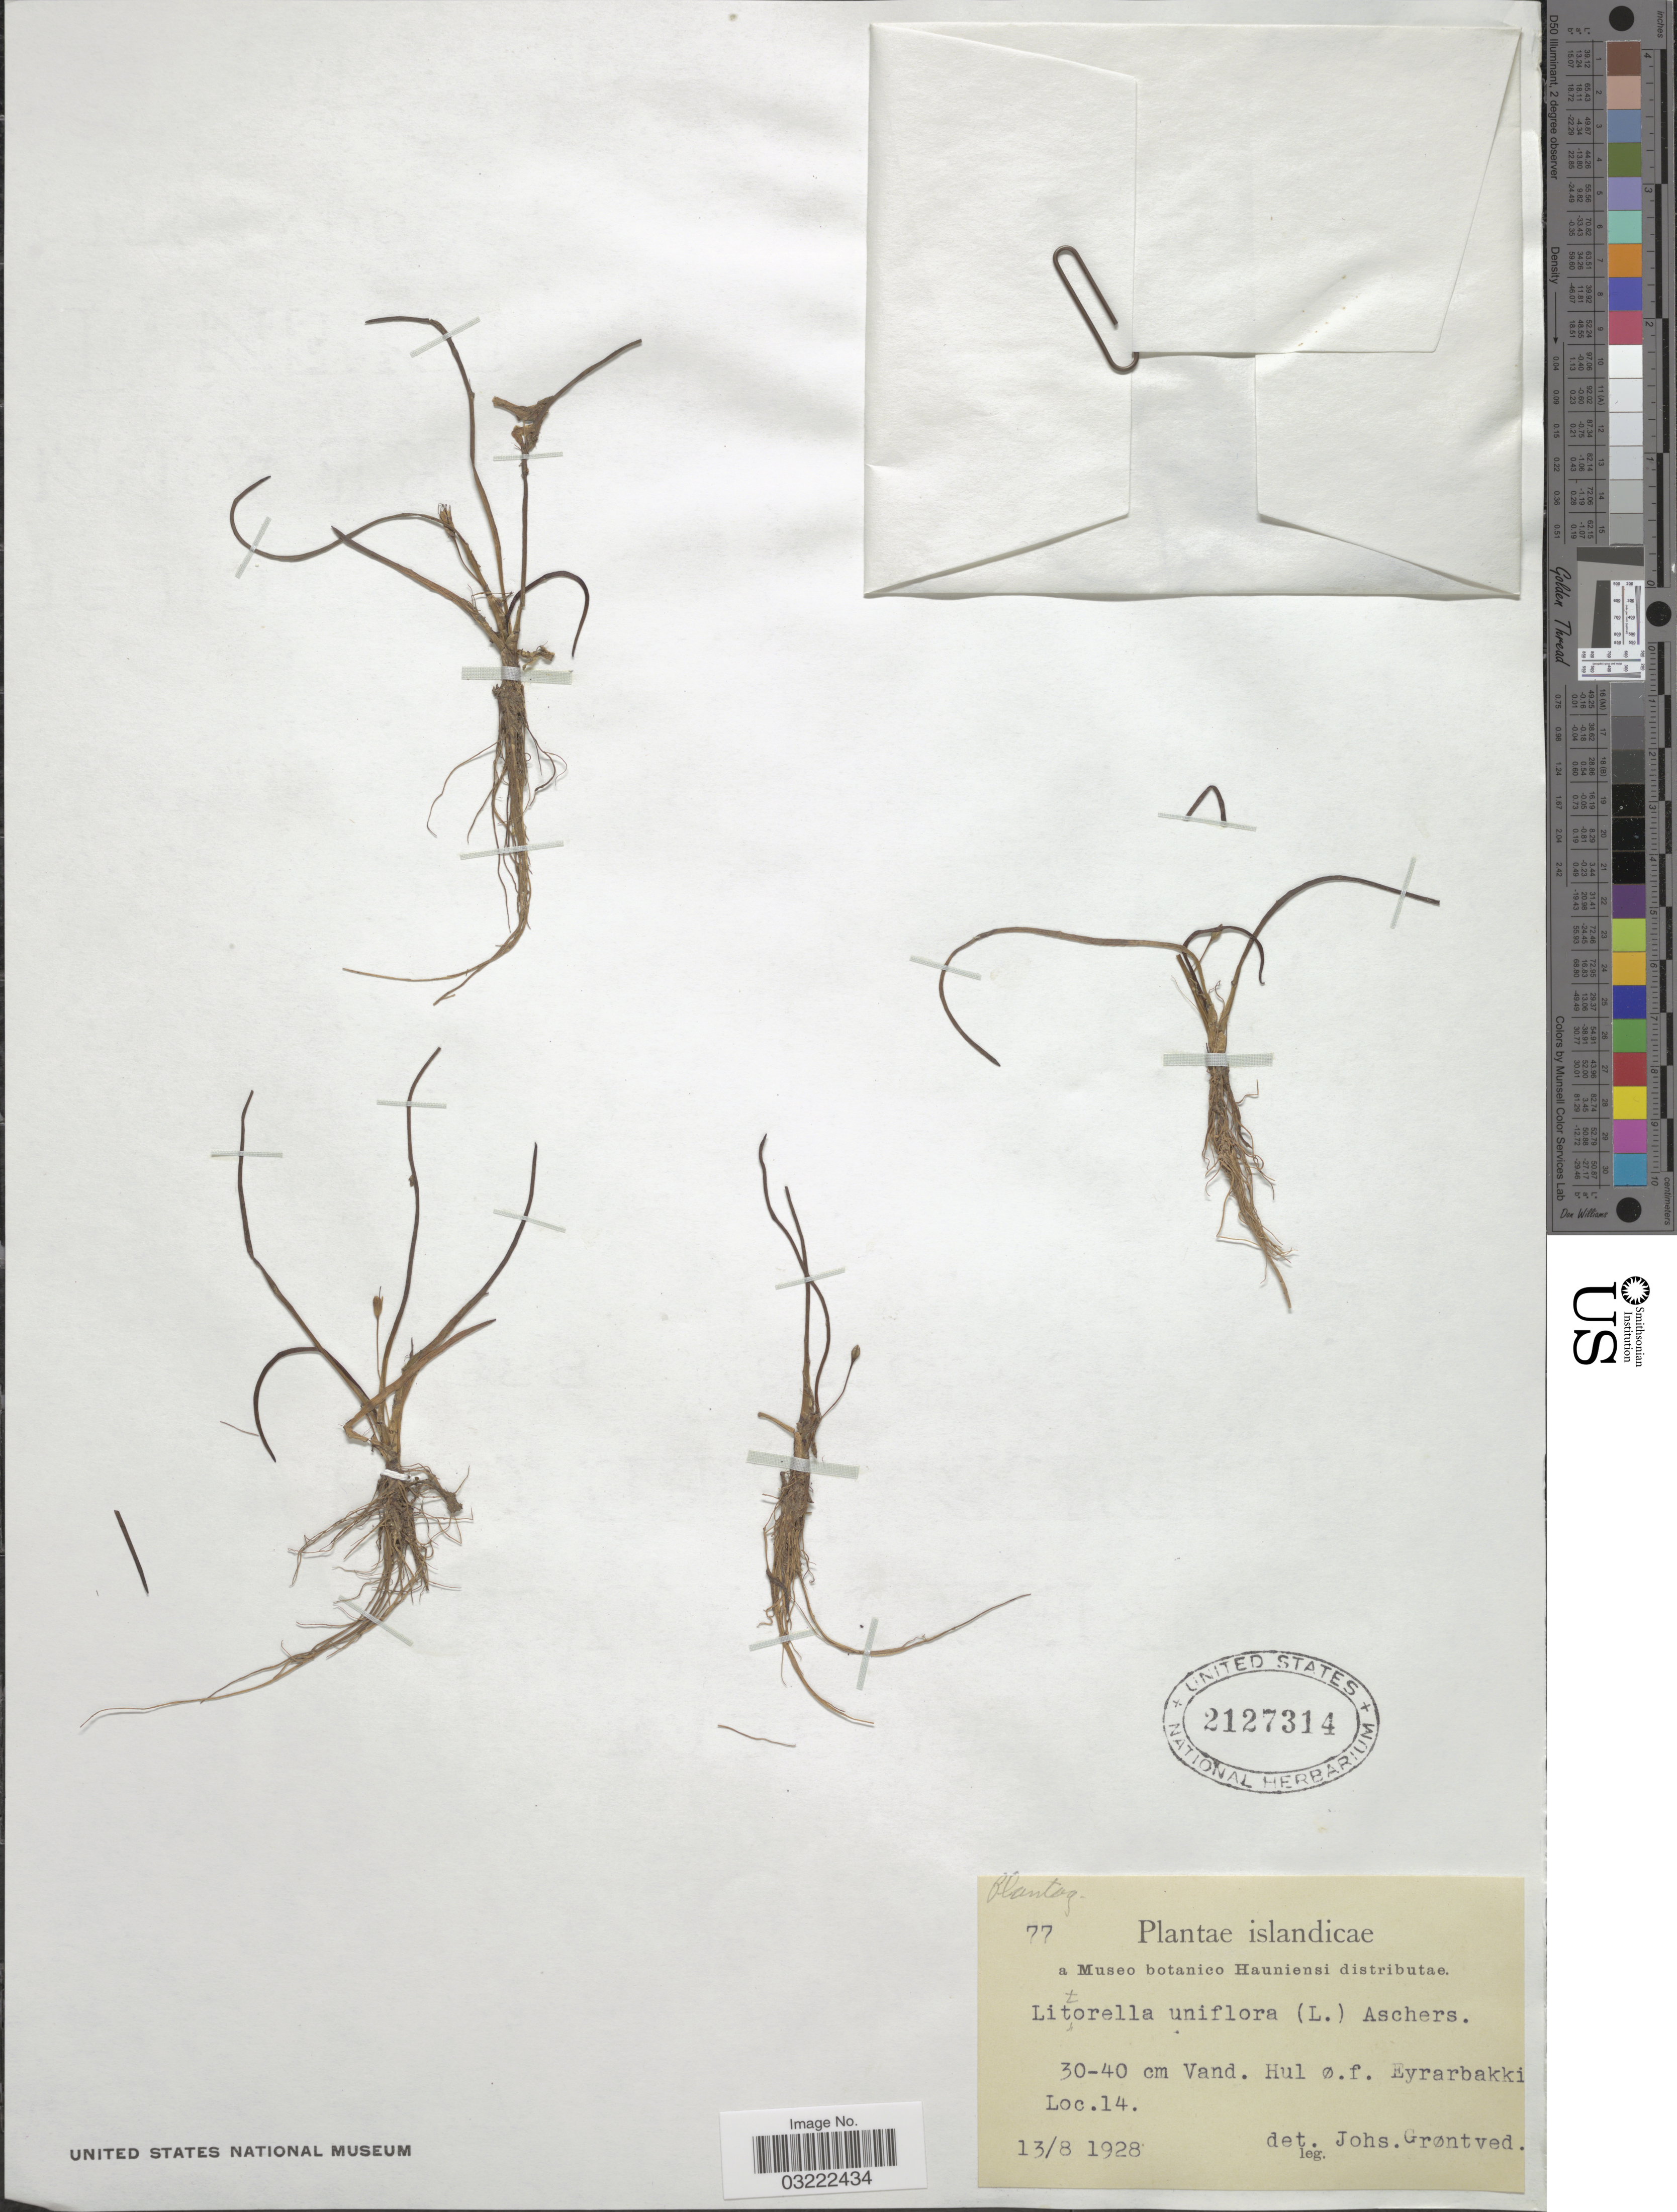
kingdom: Plantae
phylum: Tracheophyta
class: Magnoliopsida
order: Lamiales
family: Plantaginaceae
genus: Littorella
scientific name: Littorella uniflora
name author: (L.) Asch.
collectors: J. Gröntved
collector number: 77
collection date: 1928-08-13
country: Iceland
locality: Hul ø.f. Eyrarbakki, Loc. 14.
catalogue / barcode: US 2127314